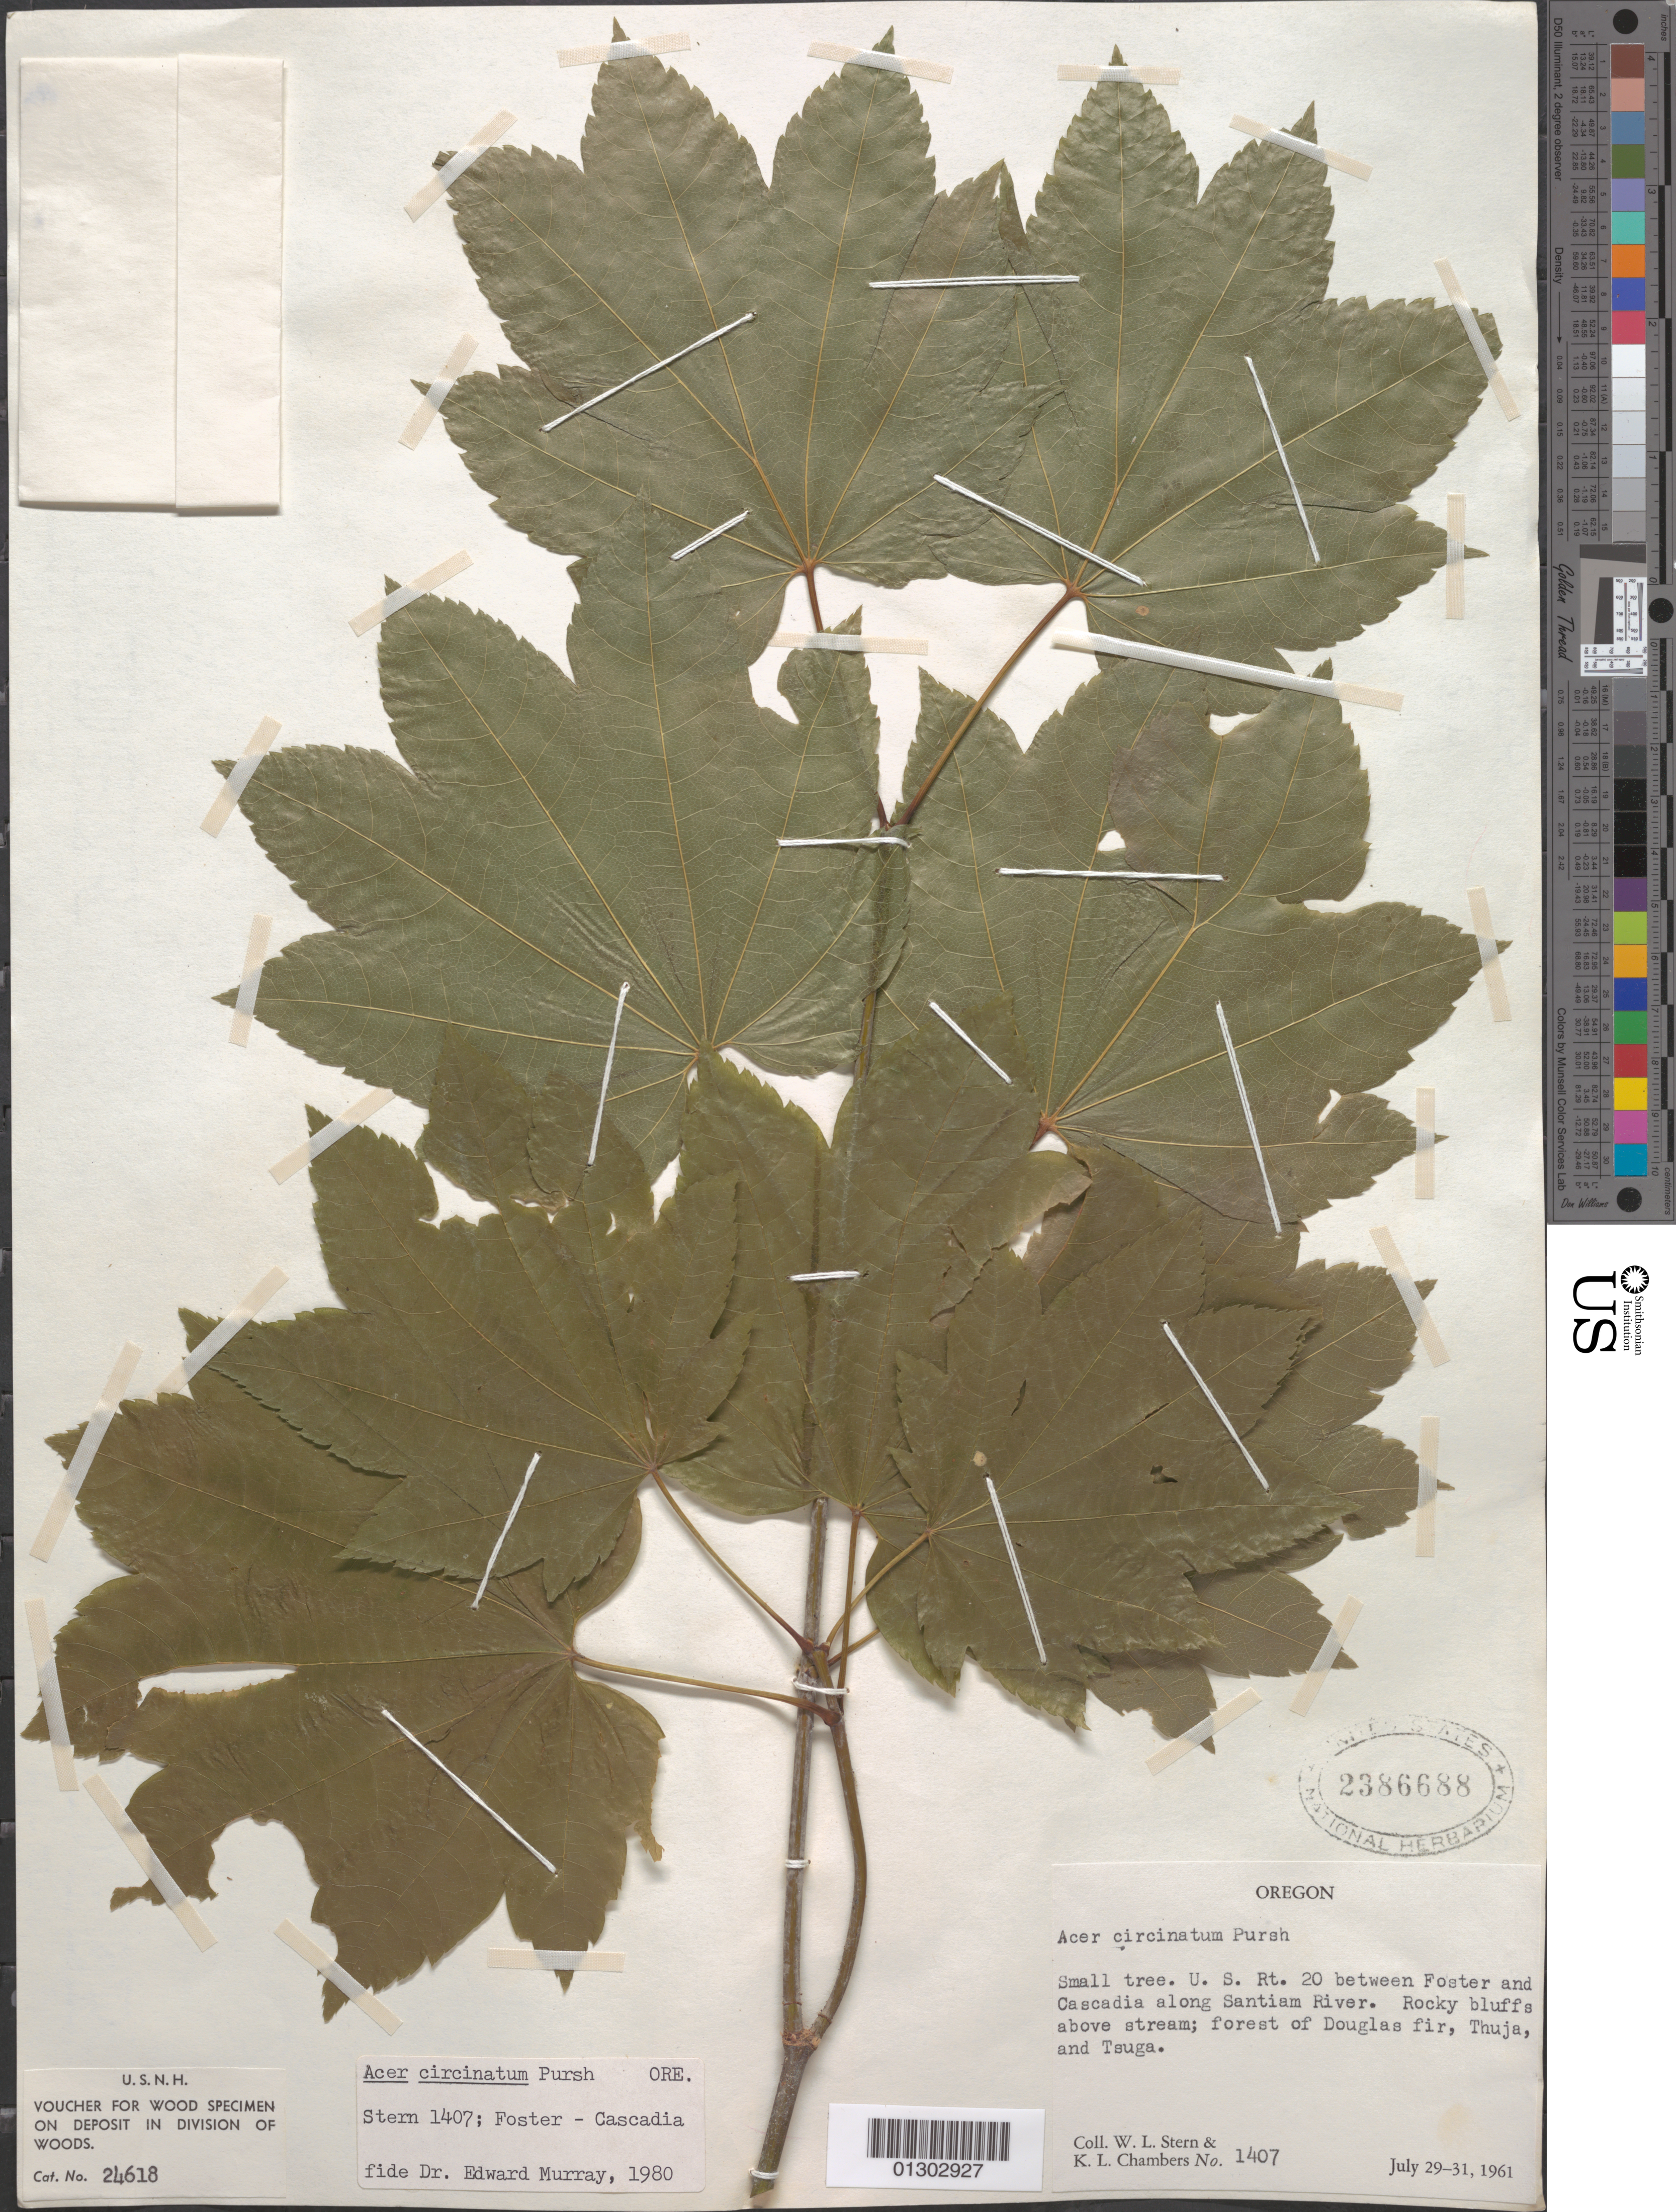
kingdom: Plantae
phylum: Tracheophyta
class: Magnoliopsida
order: Sapindales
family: Sapindaceae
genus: Acer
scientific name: Acer circinatum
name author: Pursh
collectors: W. L. Stern & K. L. Chambers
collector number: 1407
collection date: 1961-07-29/1961-07-31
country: United States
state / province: Oregon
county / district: Linn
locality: U.S. Route 20, between Foster and Cascadia along Santiam River.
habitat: Rocky bluffs above stream; forest of Douglas fir, Thuja, and Tsuga.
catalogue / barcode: US 2386688